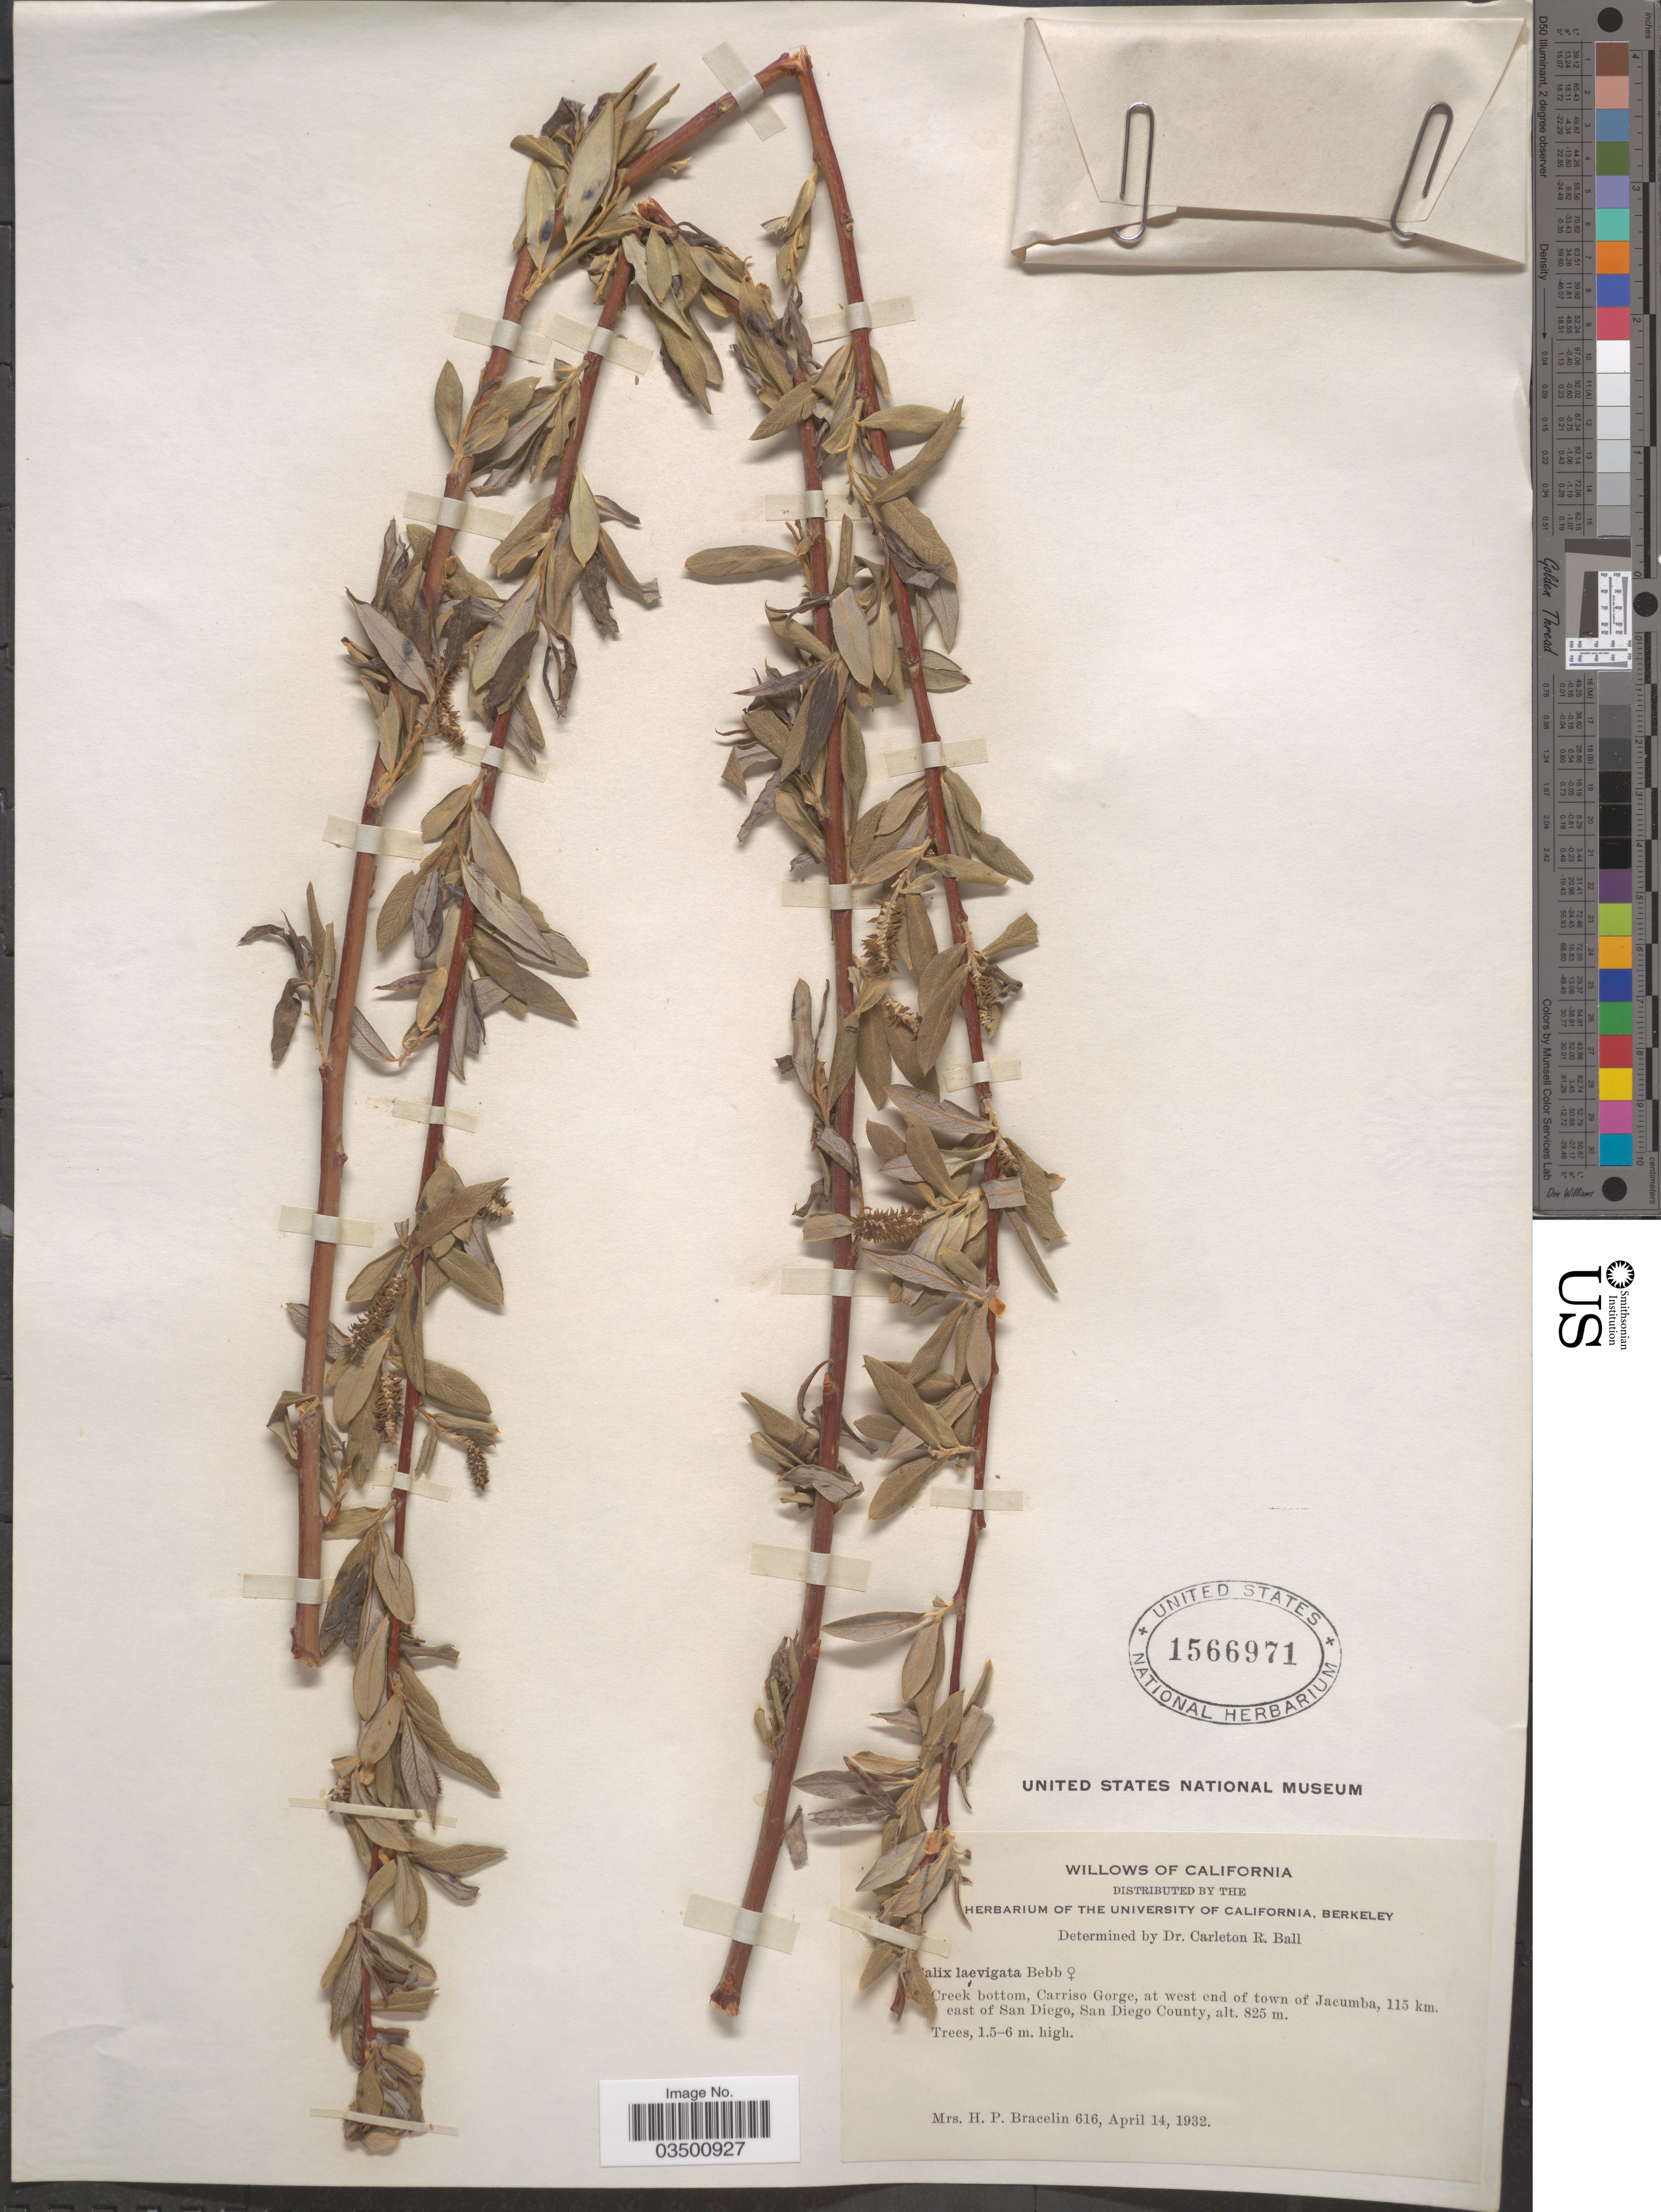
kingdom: Plantae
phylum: Tracheophyta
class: Magnoliopsida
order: Malpighiales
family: Salicaceae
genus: Salix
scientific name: Salix laevigata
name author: Bebb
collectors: H. Bracelin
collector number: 616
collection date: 1932-04-14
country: United States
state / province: California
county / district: San Diego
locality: Creek bottom, Carriso Gorge, at west end of town of Jacumba, 115 km. east of San Diego, San Diego County.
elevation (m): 825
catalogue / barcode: US 1566971